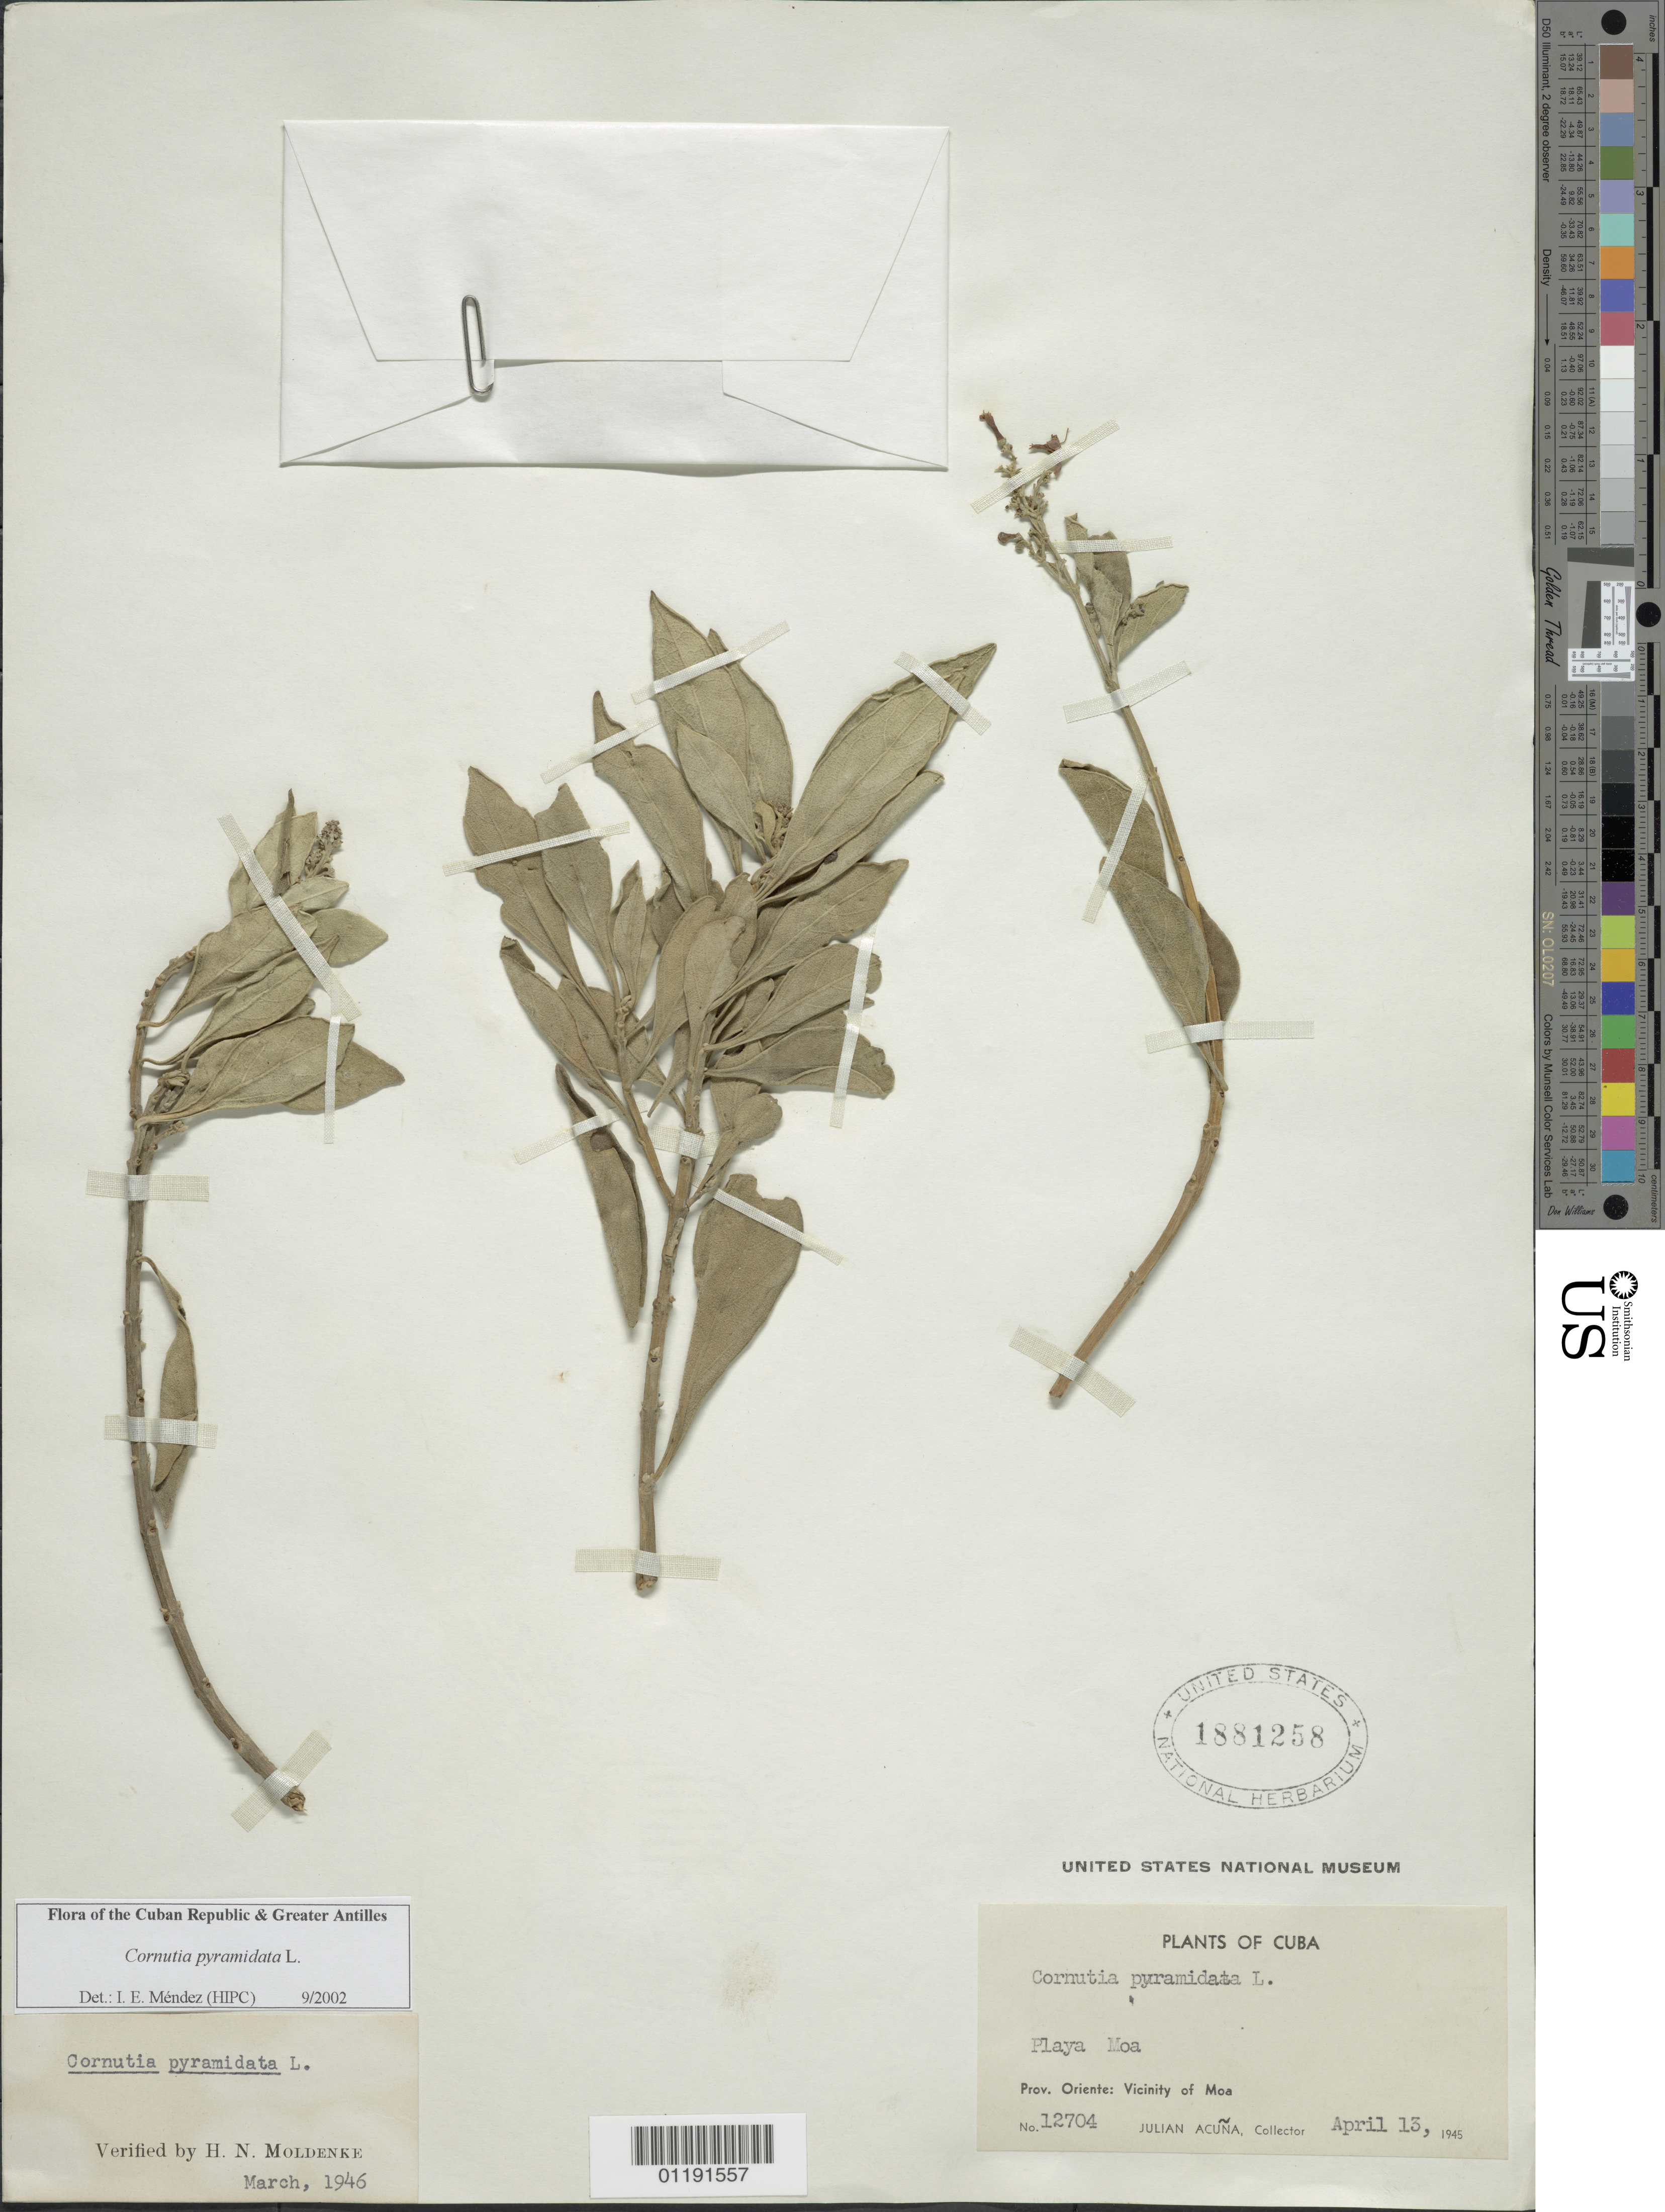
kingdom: Plantae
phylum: Tracheophyta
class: Magnoliopsida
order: Lamiales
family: Lamiaceae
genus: Cornutia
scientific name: Cornutia pyramidata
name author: L.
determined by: Méndez, I. E.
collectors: J. Acuña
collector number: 12704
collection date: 1945-04-13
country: Cuba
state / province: Holguín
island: Cuba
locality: Oriente [Holguín]. Playa Moa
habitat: Beach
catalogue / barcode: US 1881258